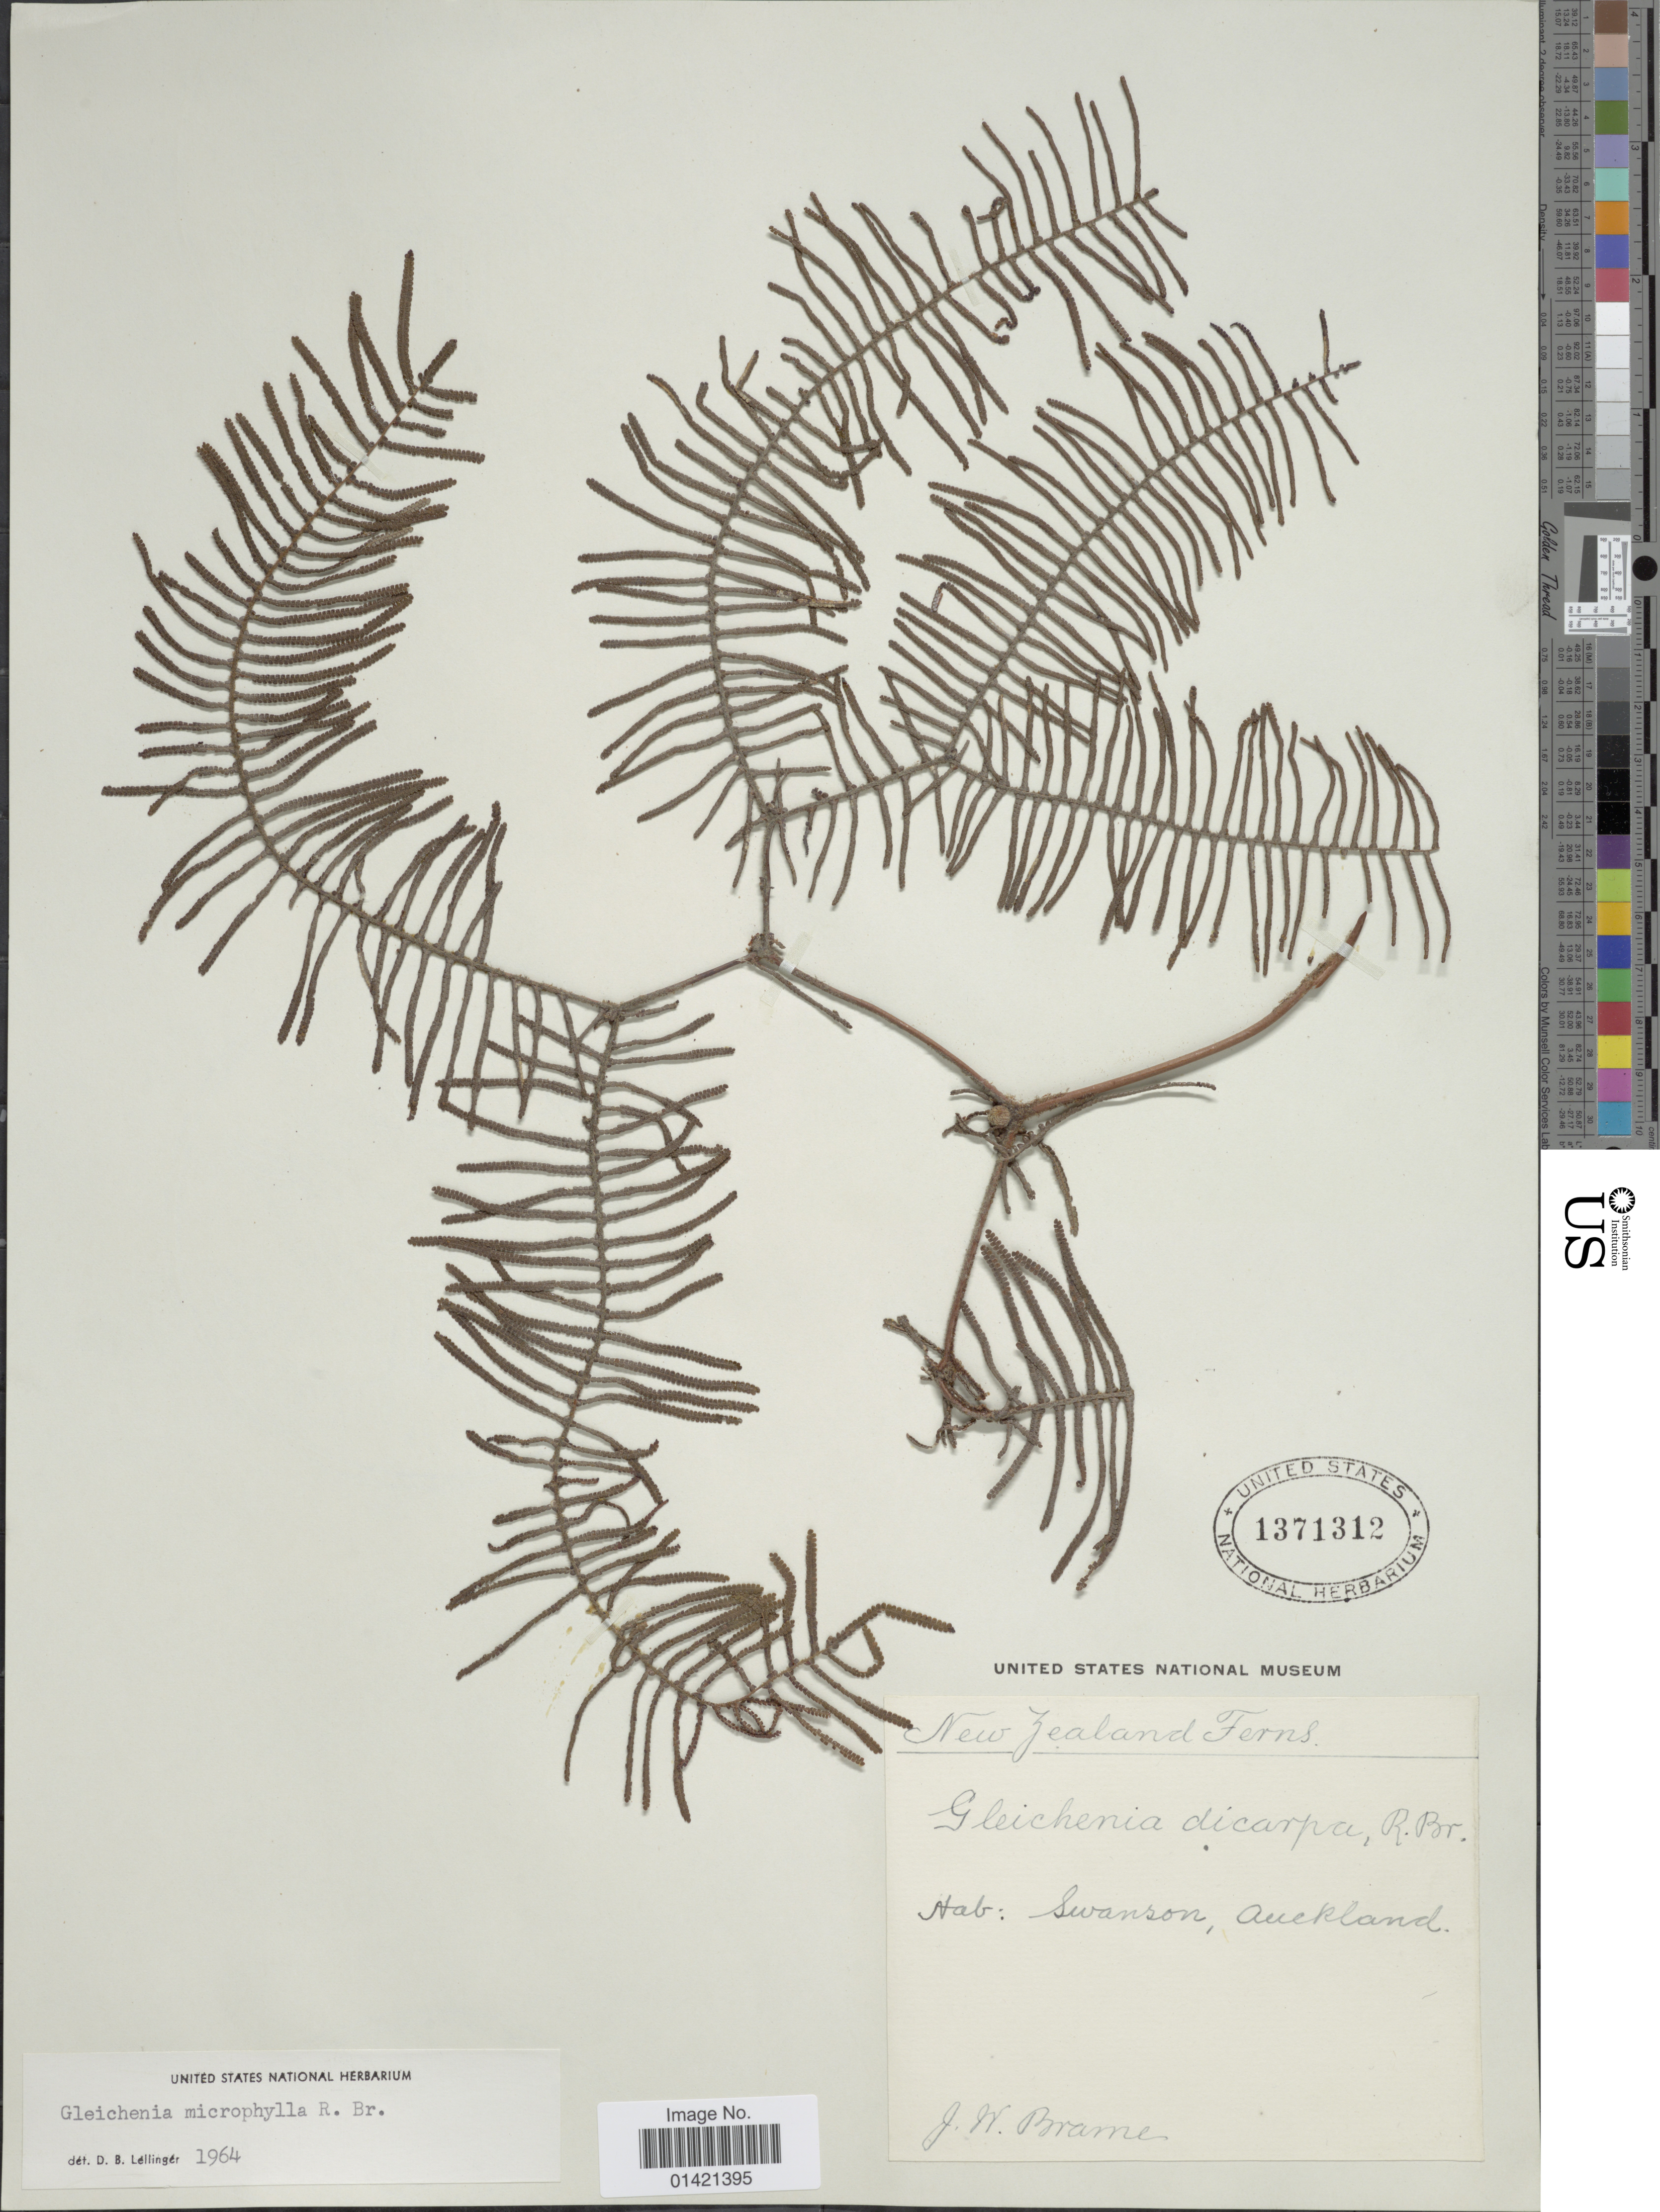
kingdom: Plantae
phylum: Tracheophyta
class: Polypodiopsida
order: Gleicheniales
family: Gleicheniaceae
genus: Gleichenia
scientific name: Gleichenia microphylla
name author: R. Br.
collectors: J. Brame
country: New Zealand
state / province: Auckland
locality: Swanson.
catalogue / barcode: US 1371312